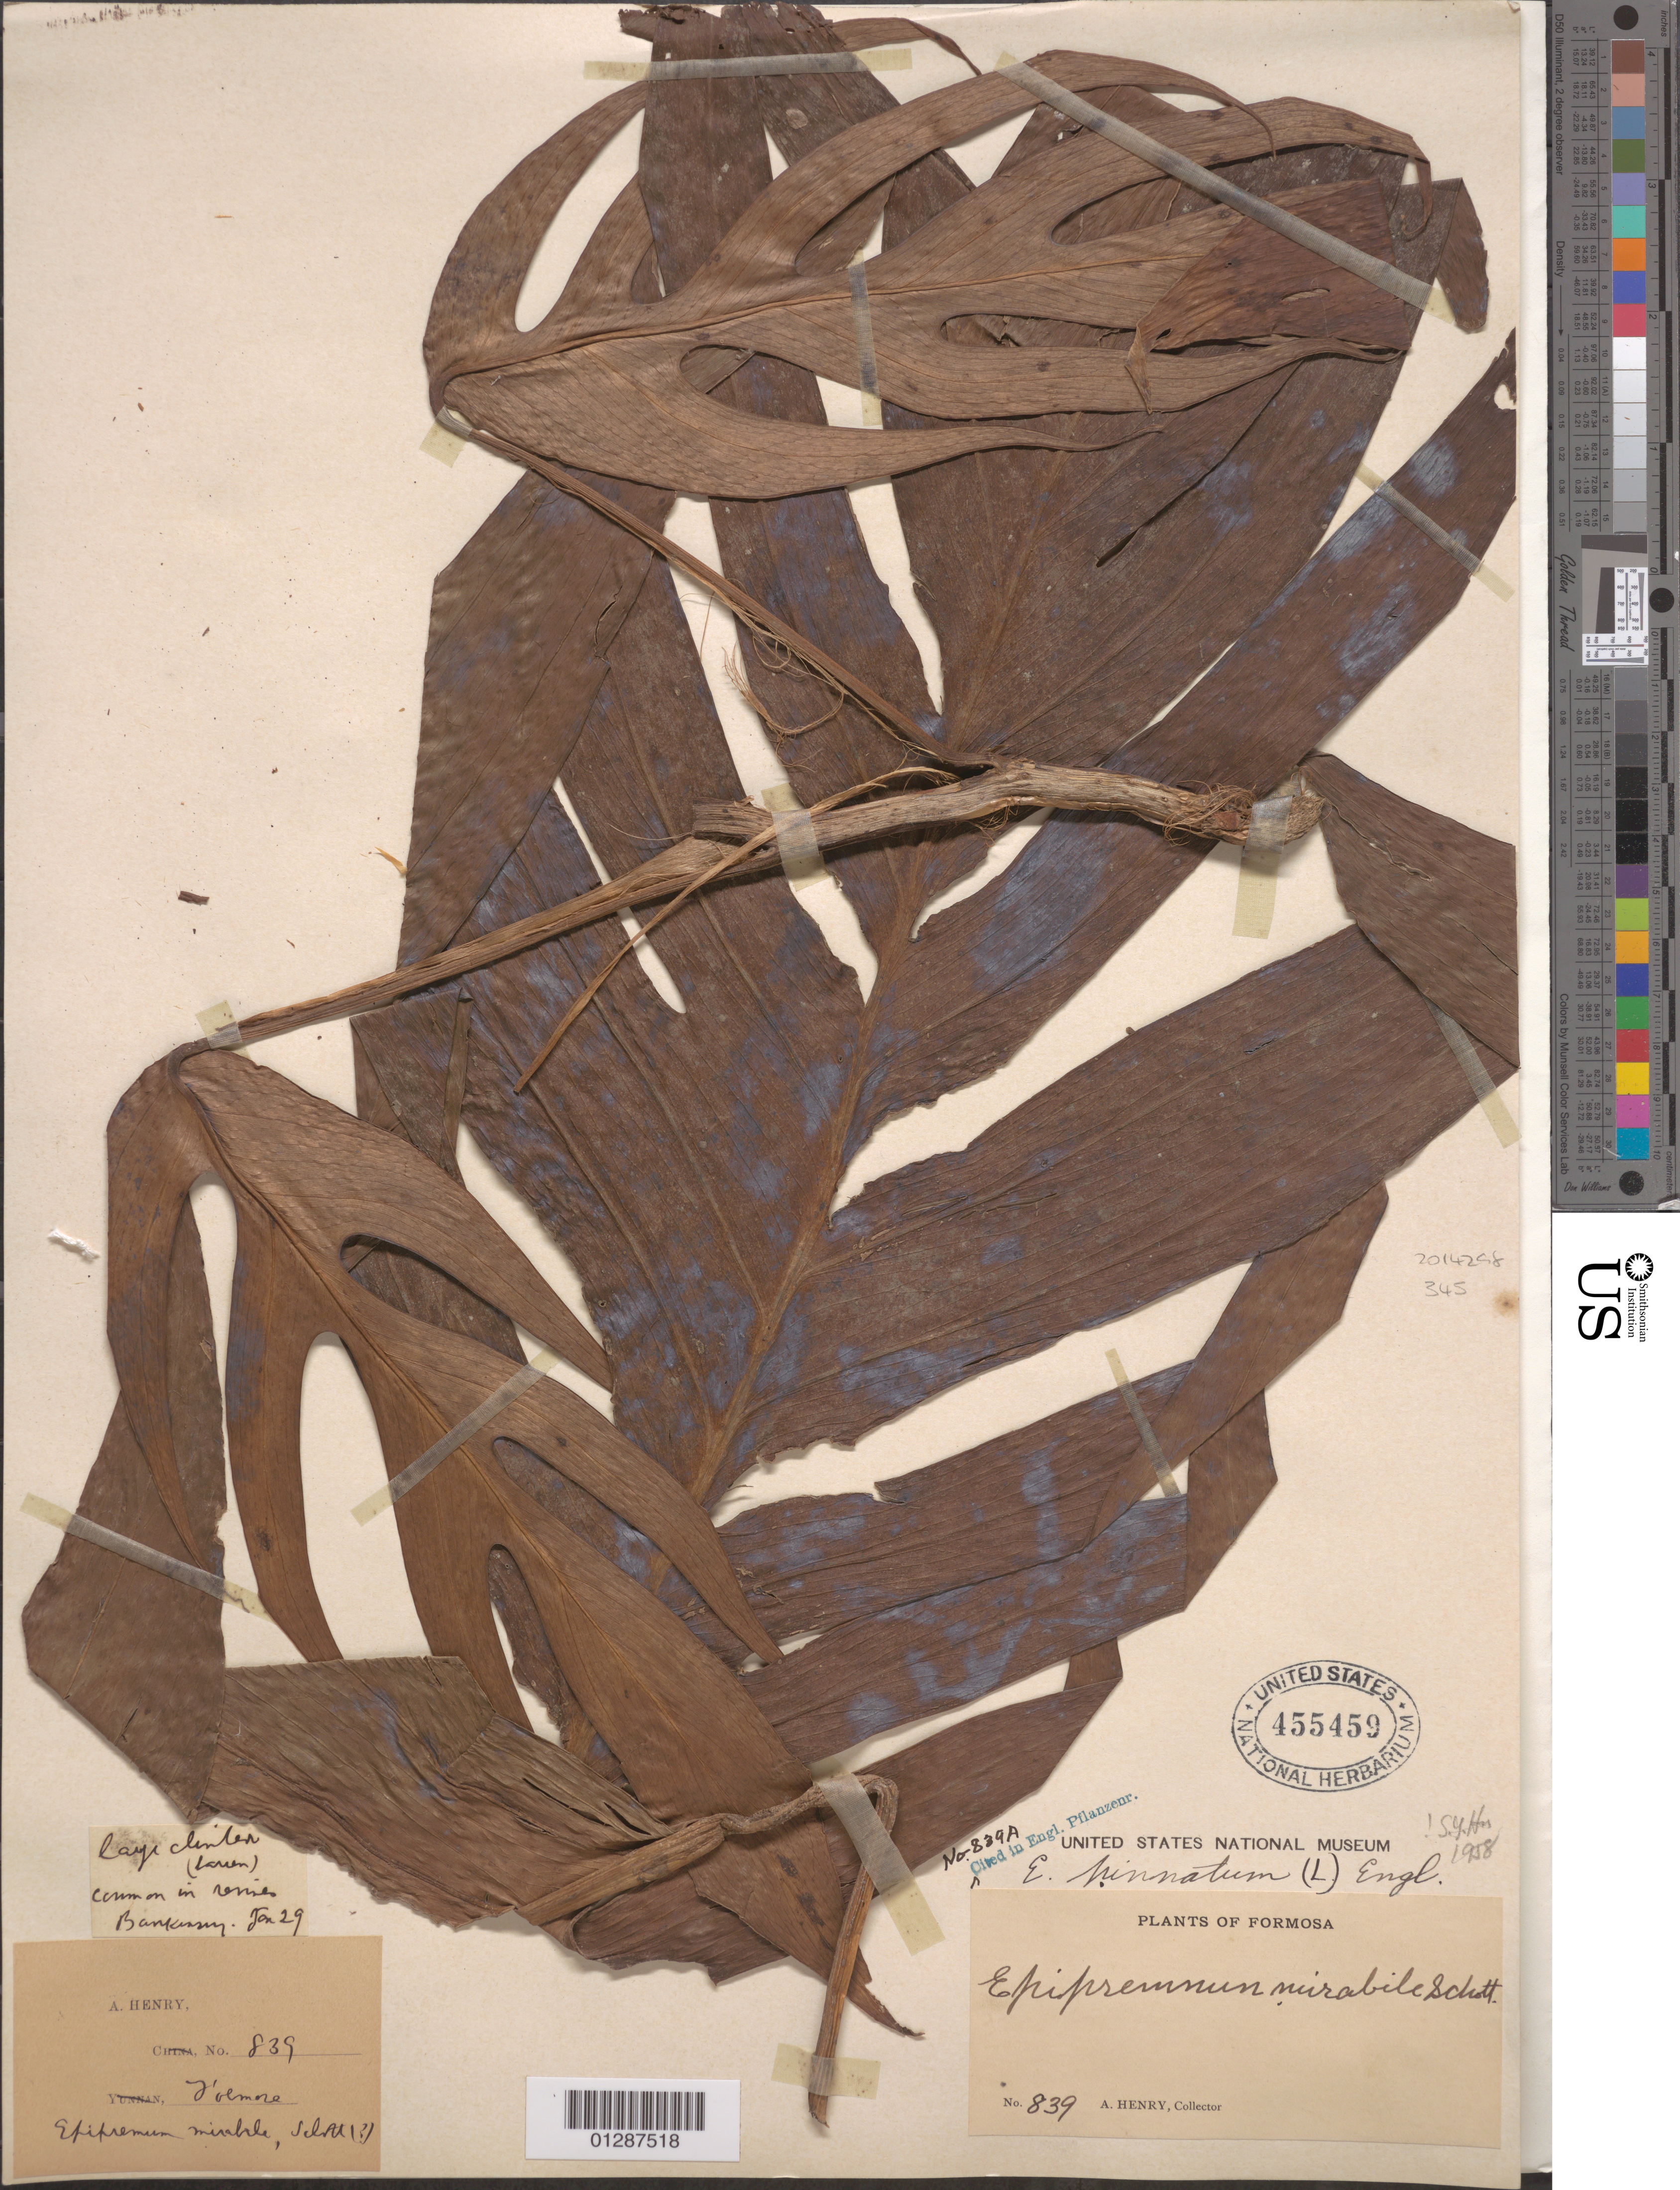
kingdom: Plantae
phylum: Tracheophyta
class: Liliopsida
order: Alismatales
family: Araceae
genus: Epipremnum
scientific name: Epipremnum pinnatum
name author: (L.) Engl.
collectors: A. Henry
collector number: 839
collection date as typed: Transcribed d/m/y: /1/29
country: Taiwan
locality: Formosa. Bankenseng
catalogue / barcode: US 455459